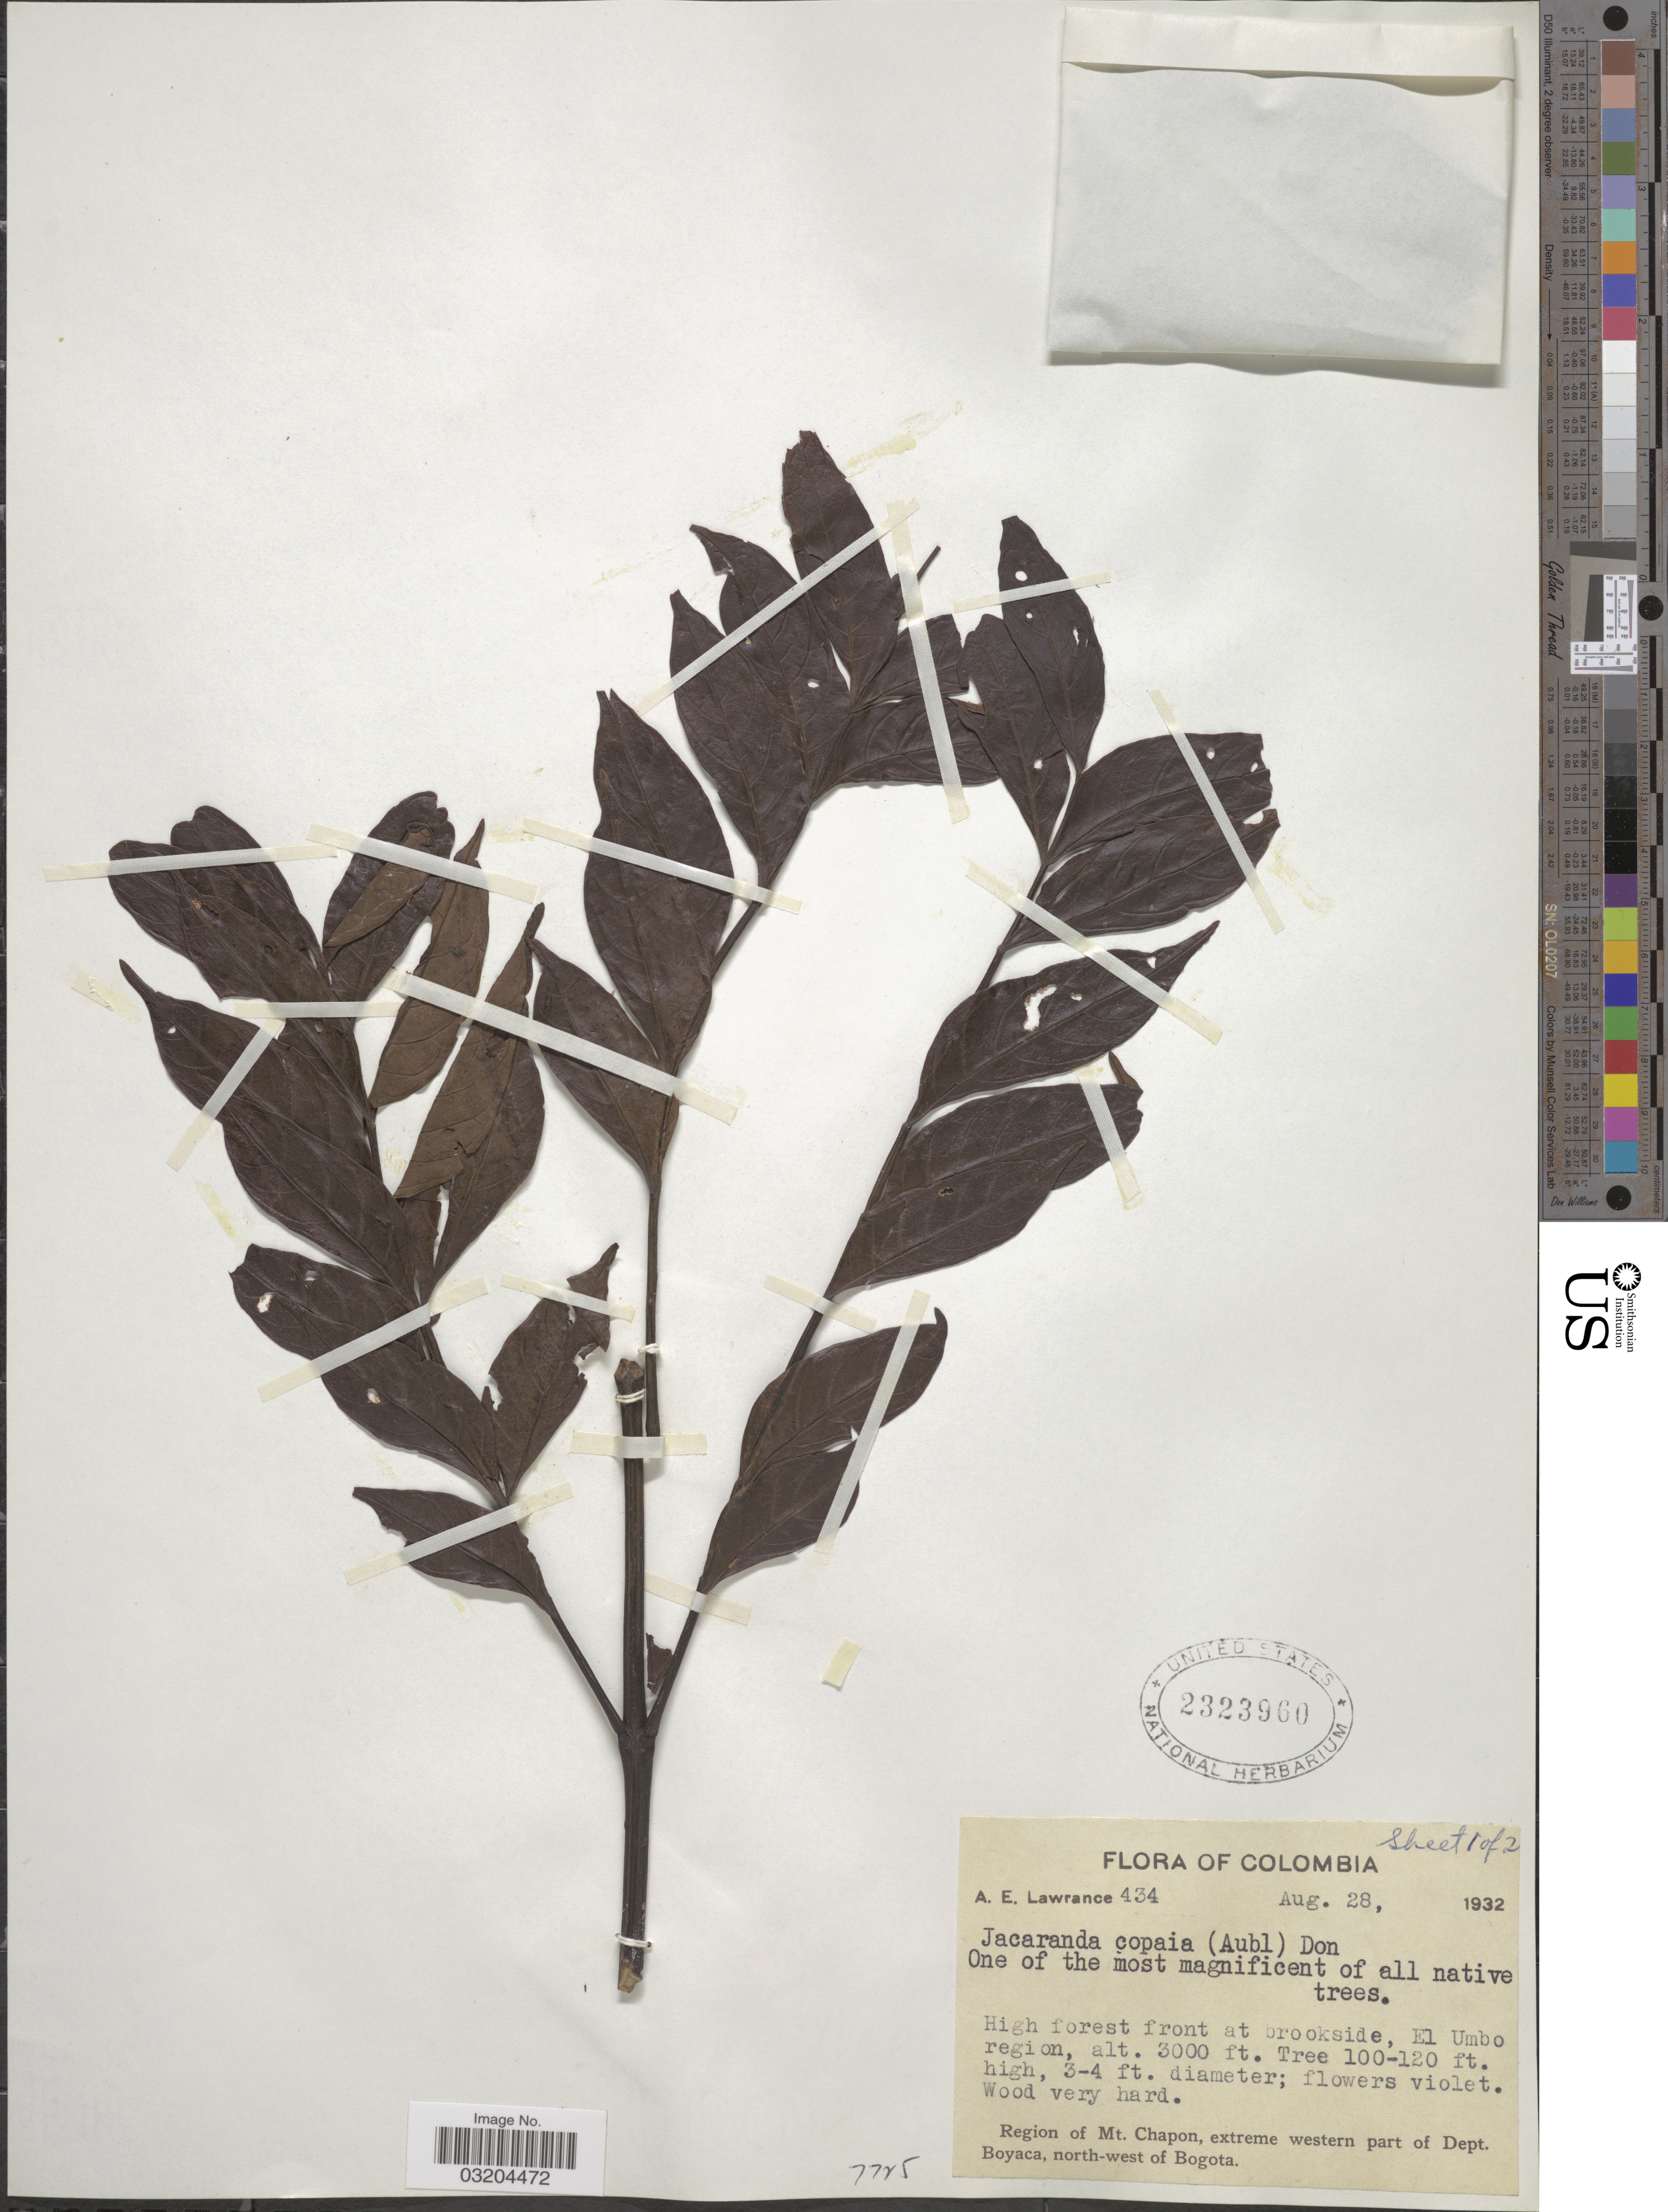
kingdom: Plantae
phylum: Tracheophyta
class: Magnoliopsida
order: Lamiales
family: Bignoniaceae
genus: Jacaranda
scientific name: Jacaranda copaia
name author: (Aubl.) D. Don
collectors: A. Lawrance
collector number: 434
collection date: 1932-08-28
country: Colombia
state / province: Boyacá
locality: El Umbo region. Region of Mt. Chapon, extreme western part of Dept. Boyaca, north-west of Bogota.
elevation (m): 914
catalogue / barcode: US 2323960